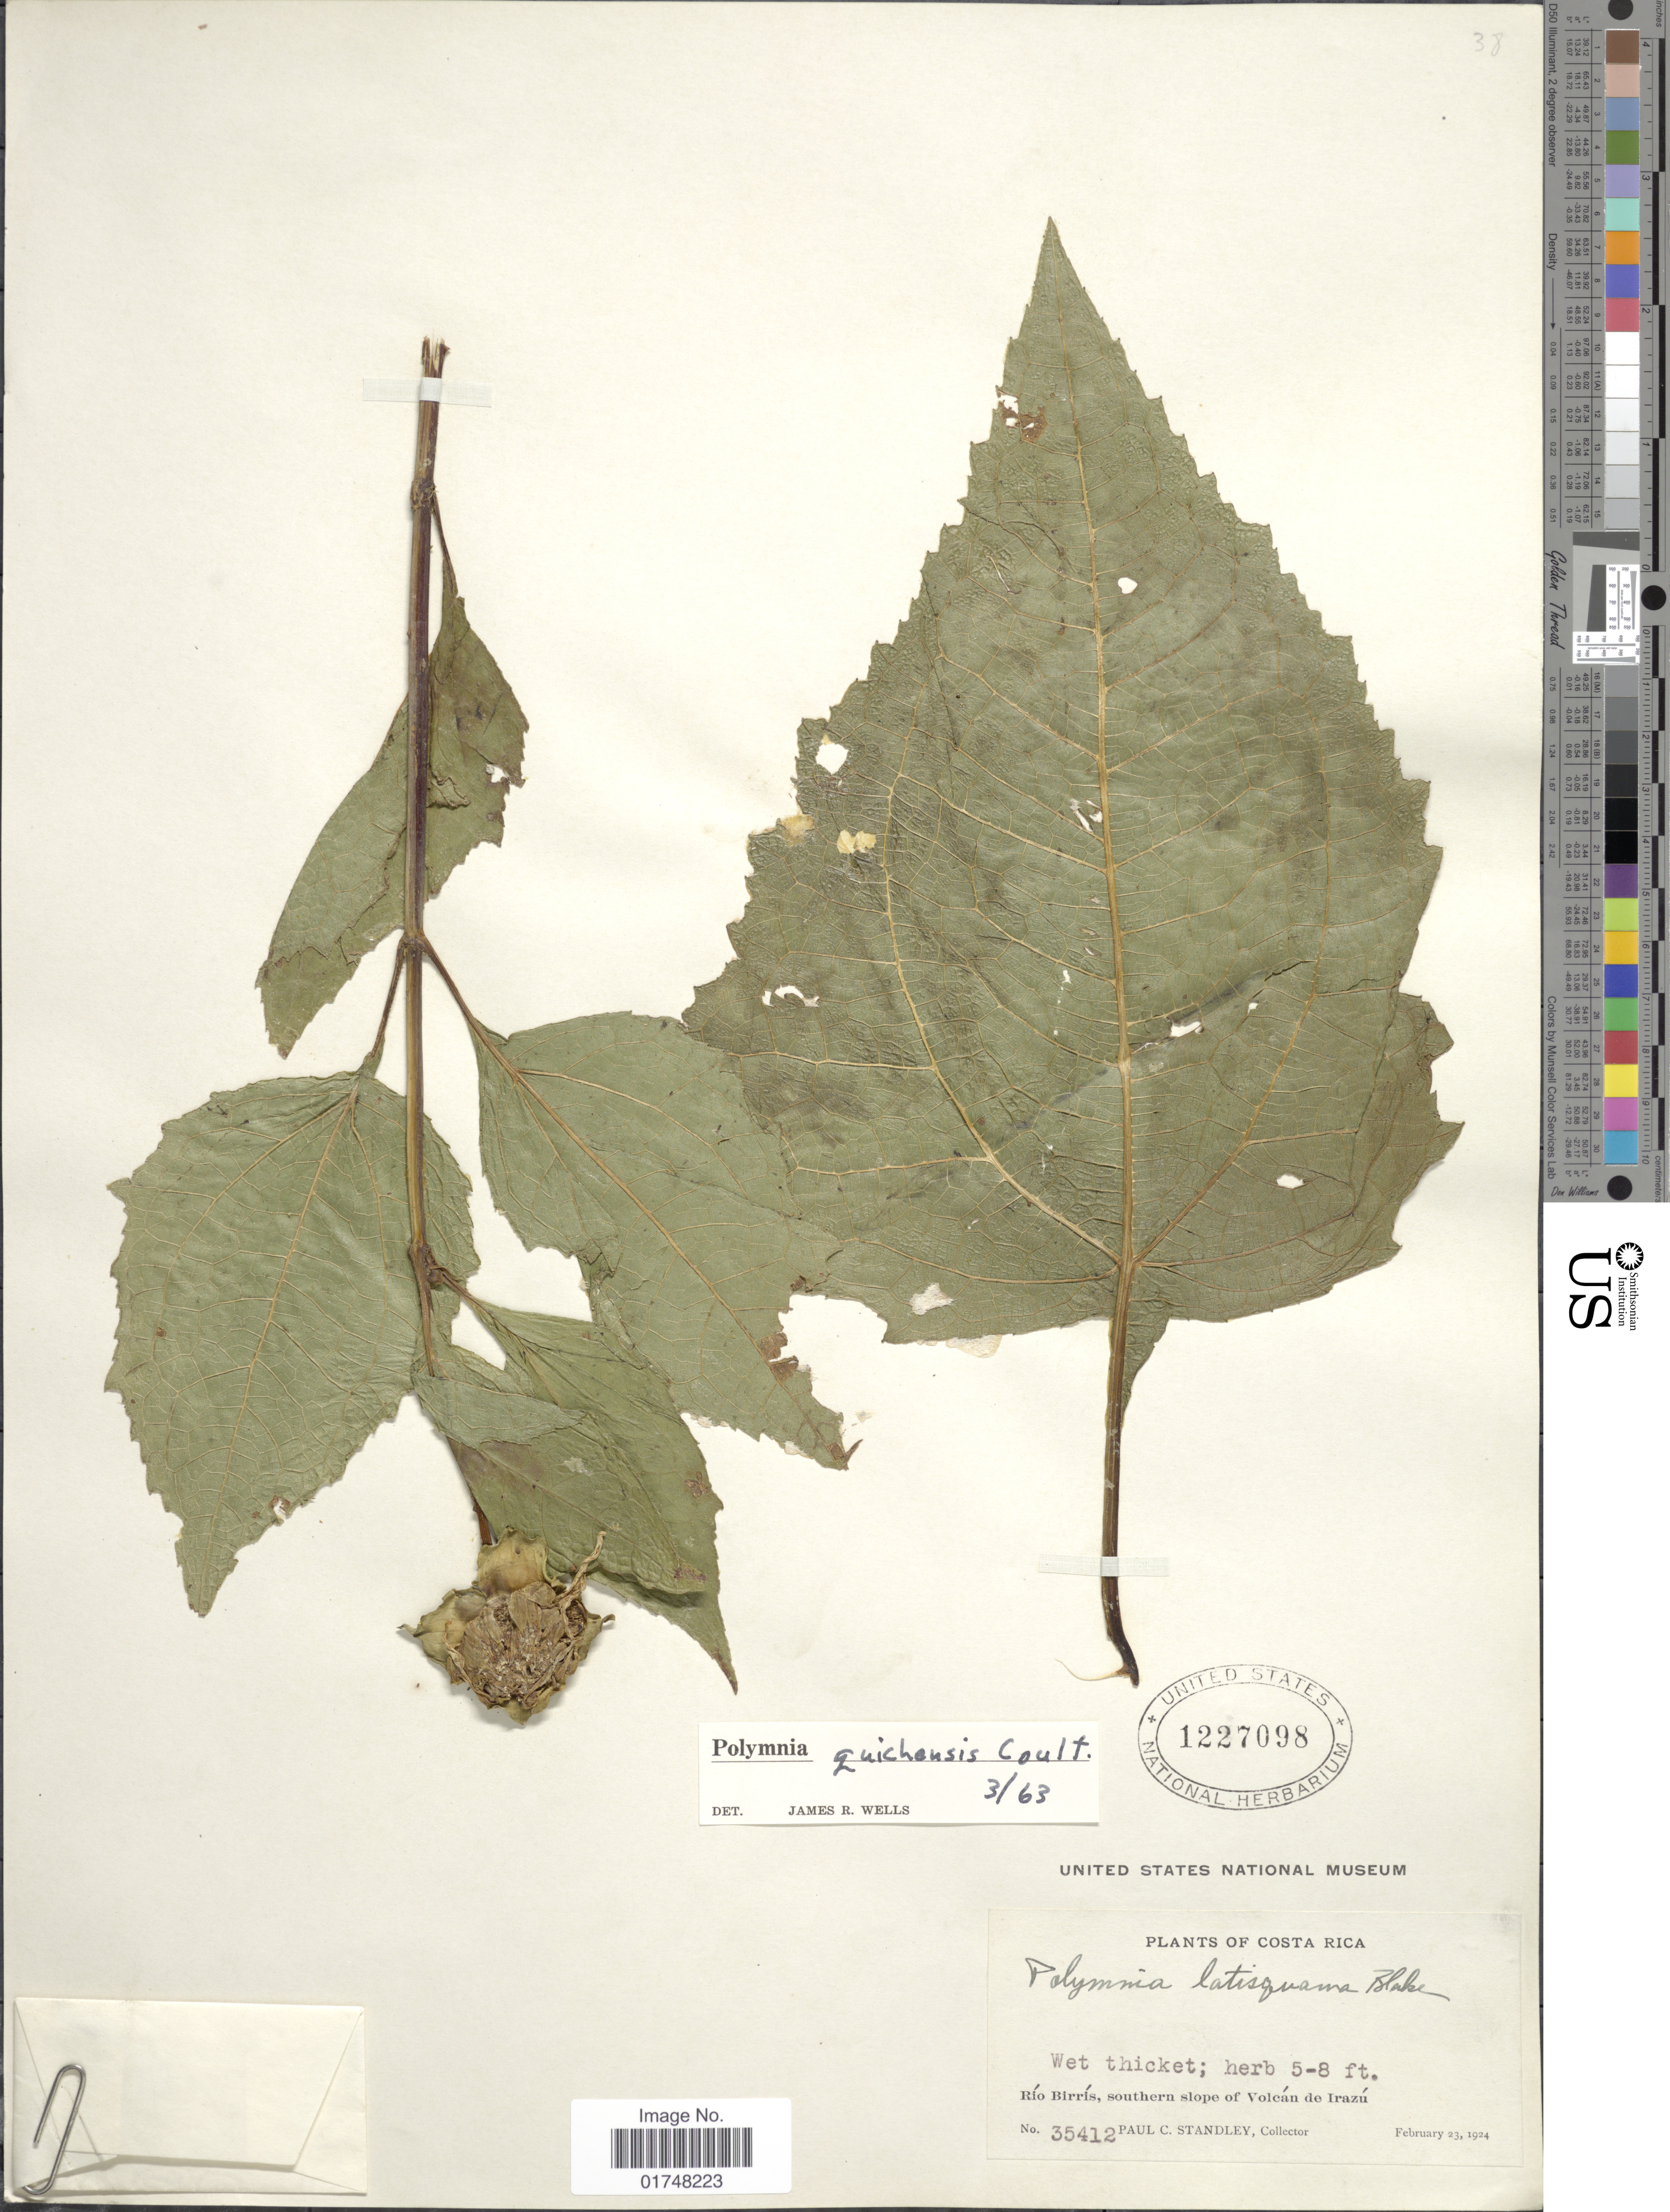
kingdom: Plantae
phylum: Tracheophyta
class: Magnoliopsida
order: Asterales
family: Asteraceae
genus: Smallanthus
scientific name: Smallanthus quichensis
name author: (Coult.) H. Rob.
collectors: P. C. Standley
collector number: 35412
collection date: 1924-02-23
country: Costa Rica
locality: Rio Birris, southern slope of Volcan de Irazu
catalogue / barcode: US 1227098